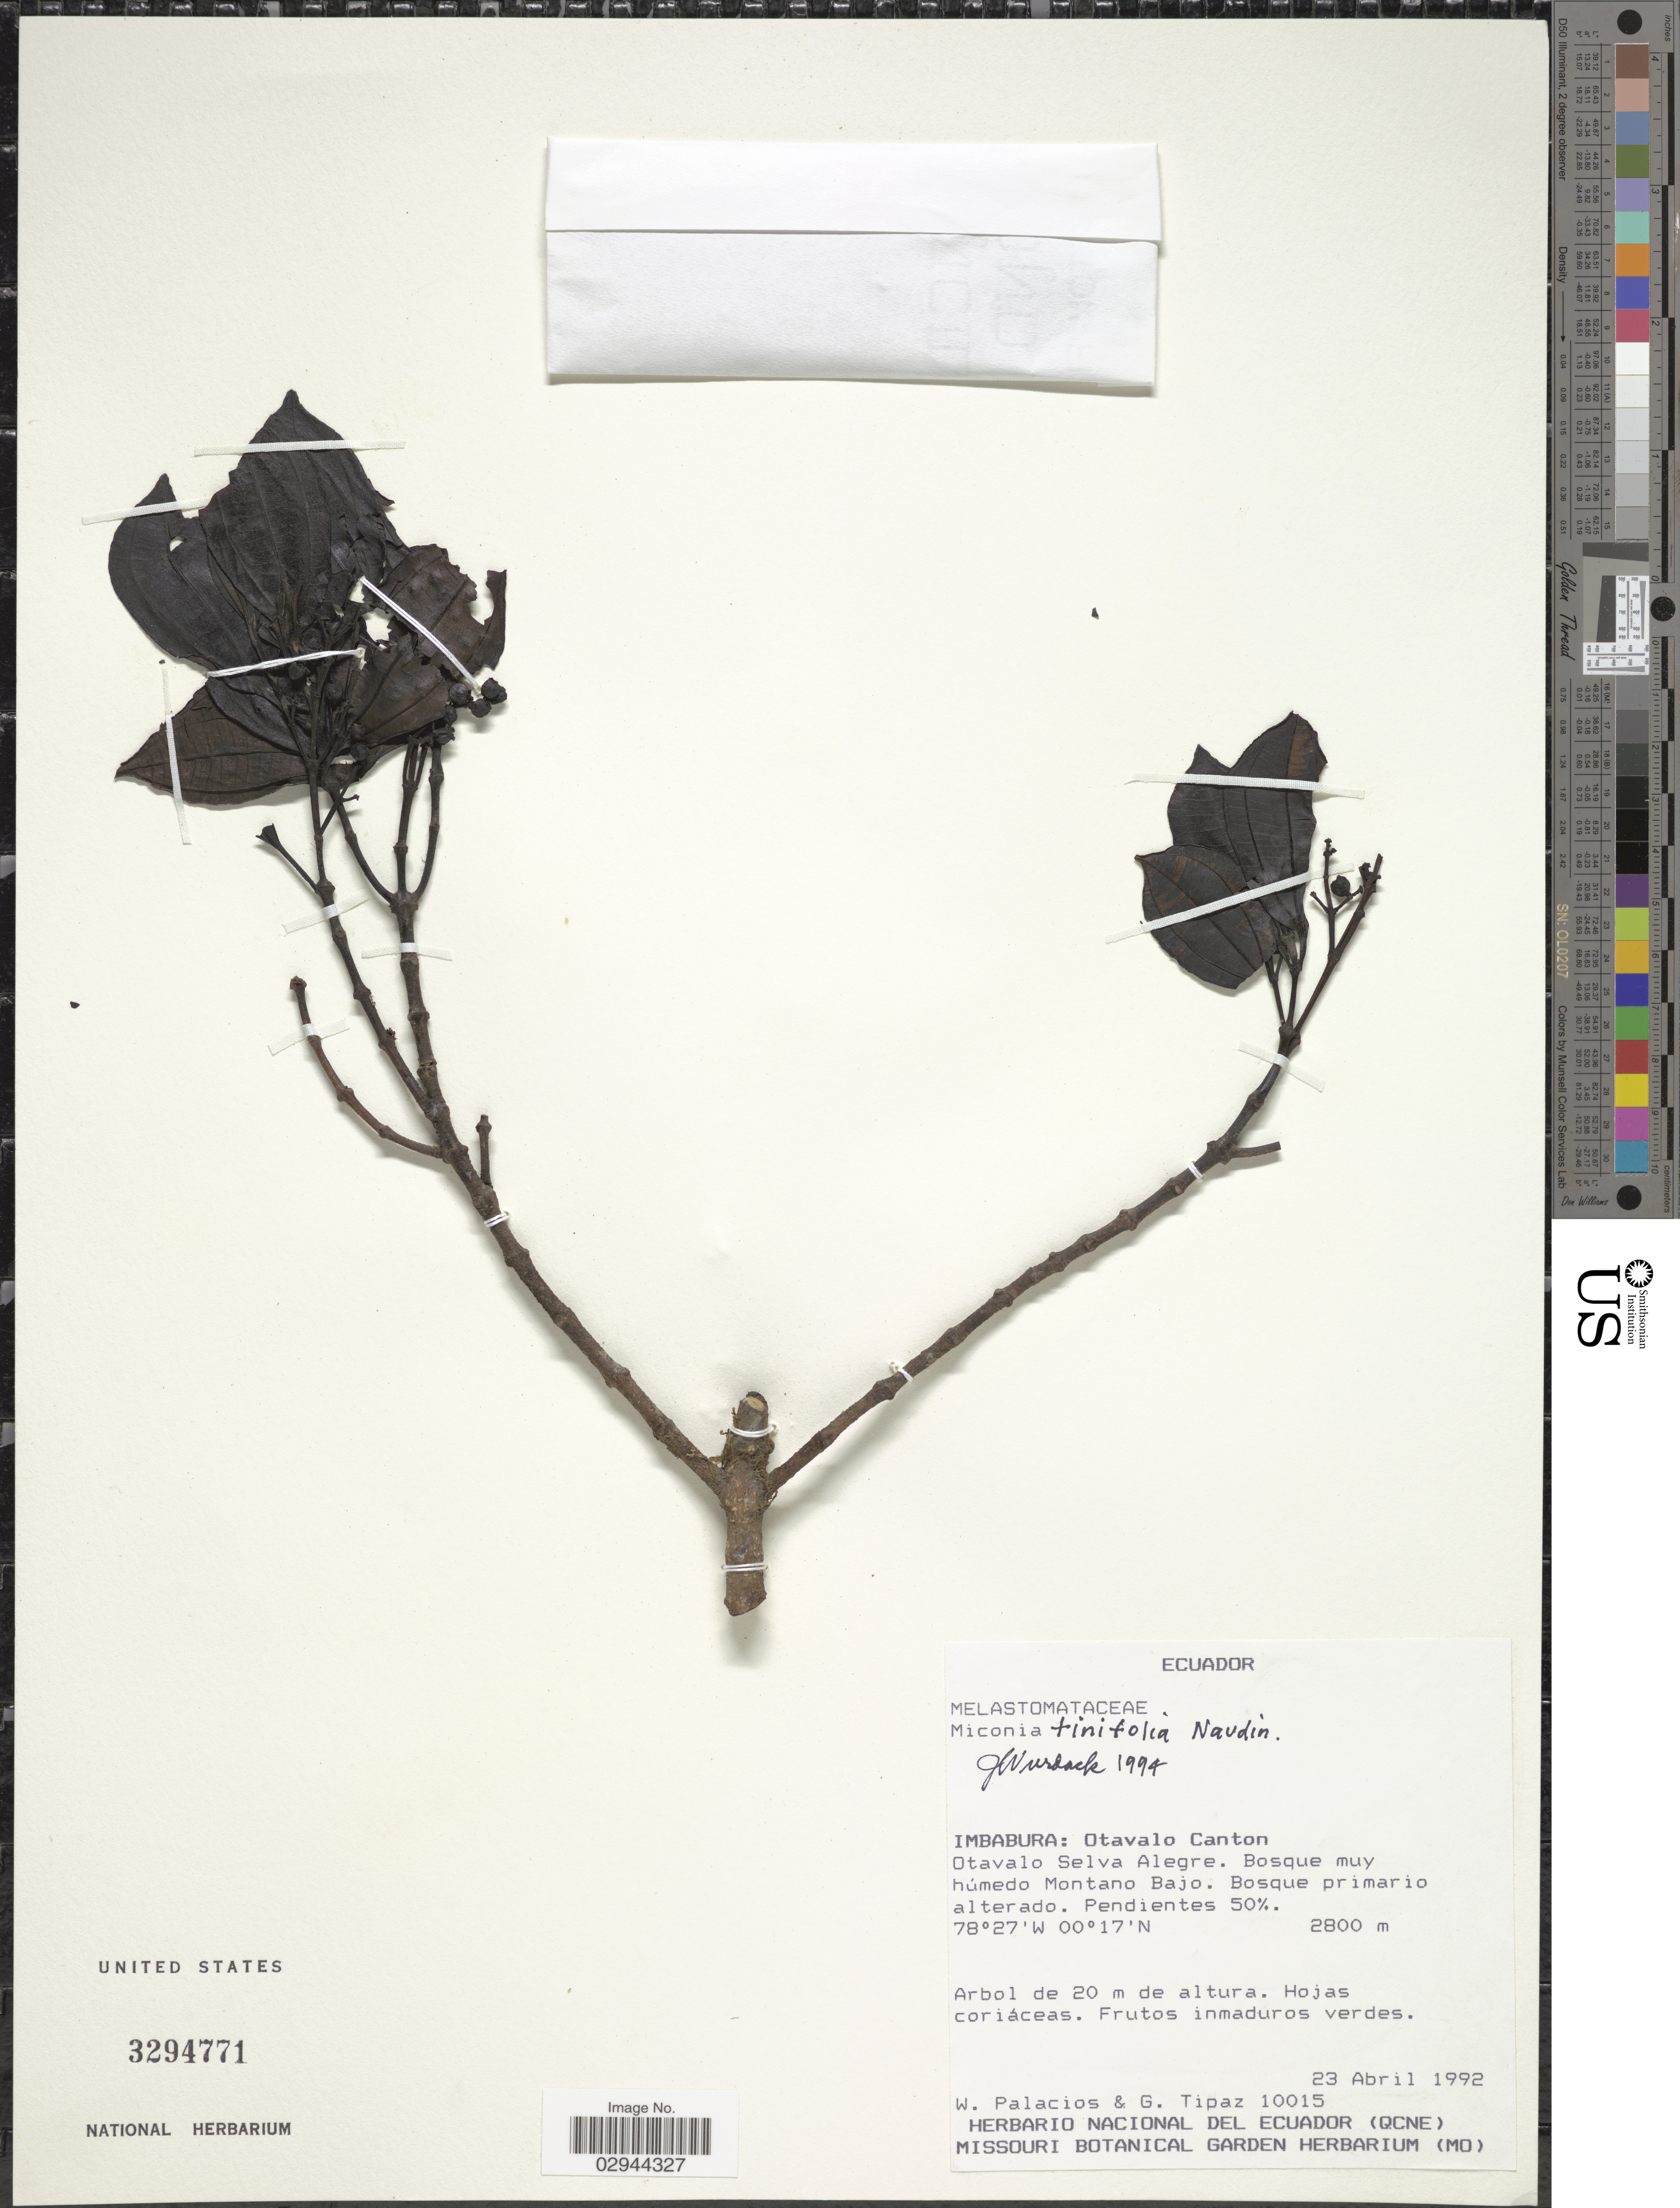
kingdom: Plantae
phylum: Tracheophyta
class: Magnoliopsida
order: Myrtales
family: Melastomataceae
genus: Miconia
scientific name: Miconia tinifolia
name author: Naudin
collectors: W. Palacios & G. Tipaz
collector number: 10015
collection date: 1992-04-23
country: Ecuador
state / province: Imbabura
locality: Otavaldo Canton. Otavalo Selva Alegre.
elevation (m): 2800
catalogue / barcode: US 3294771